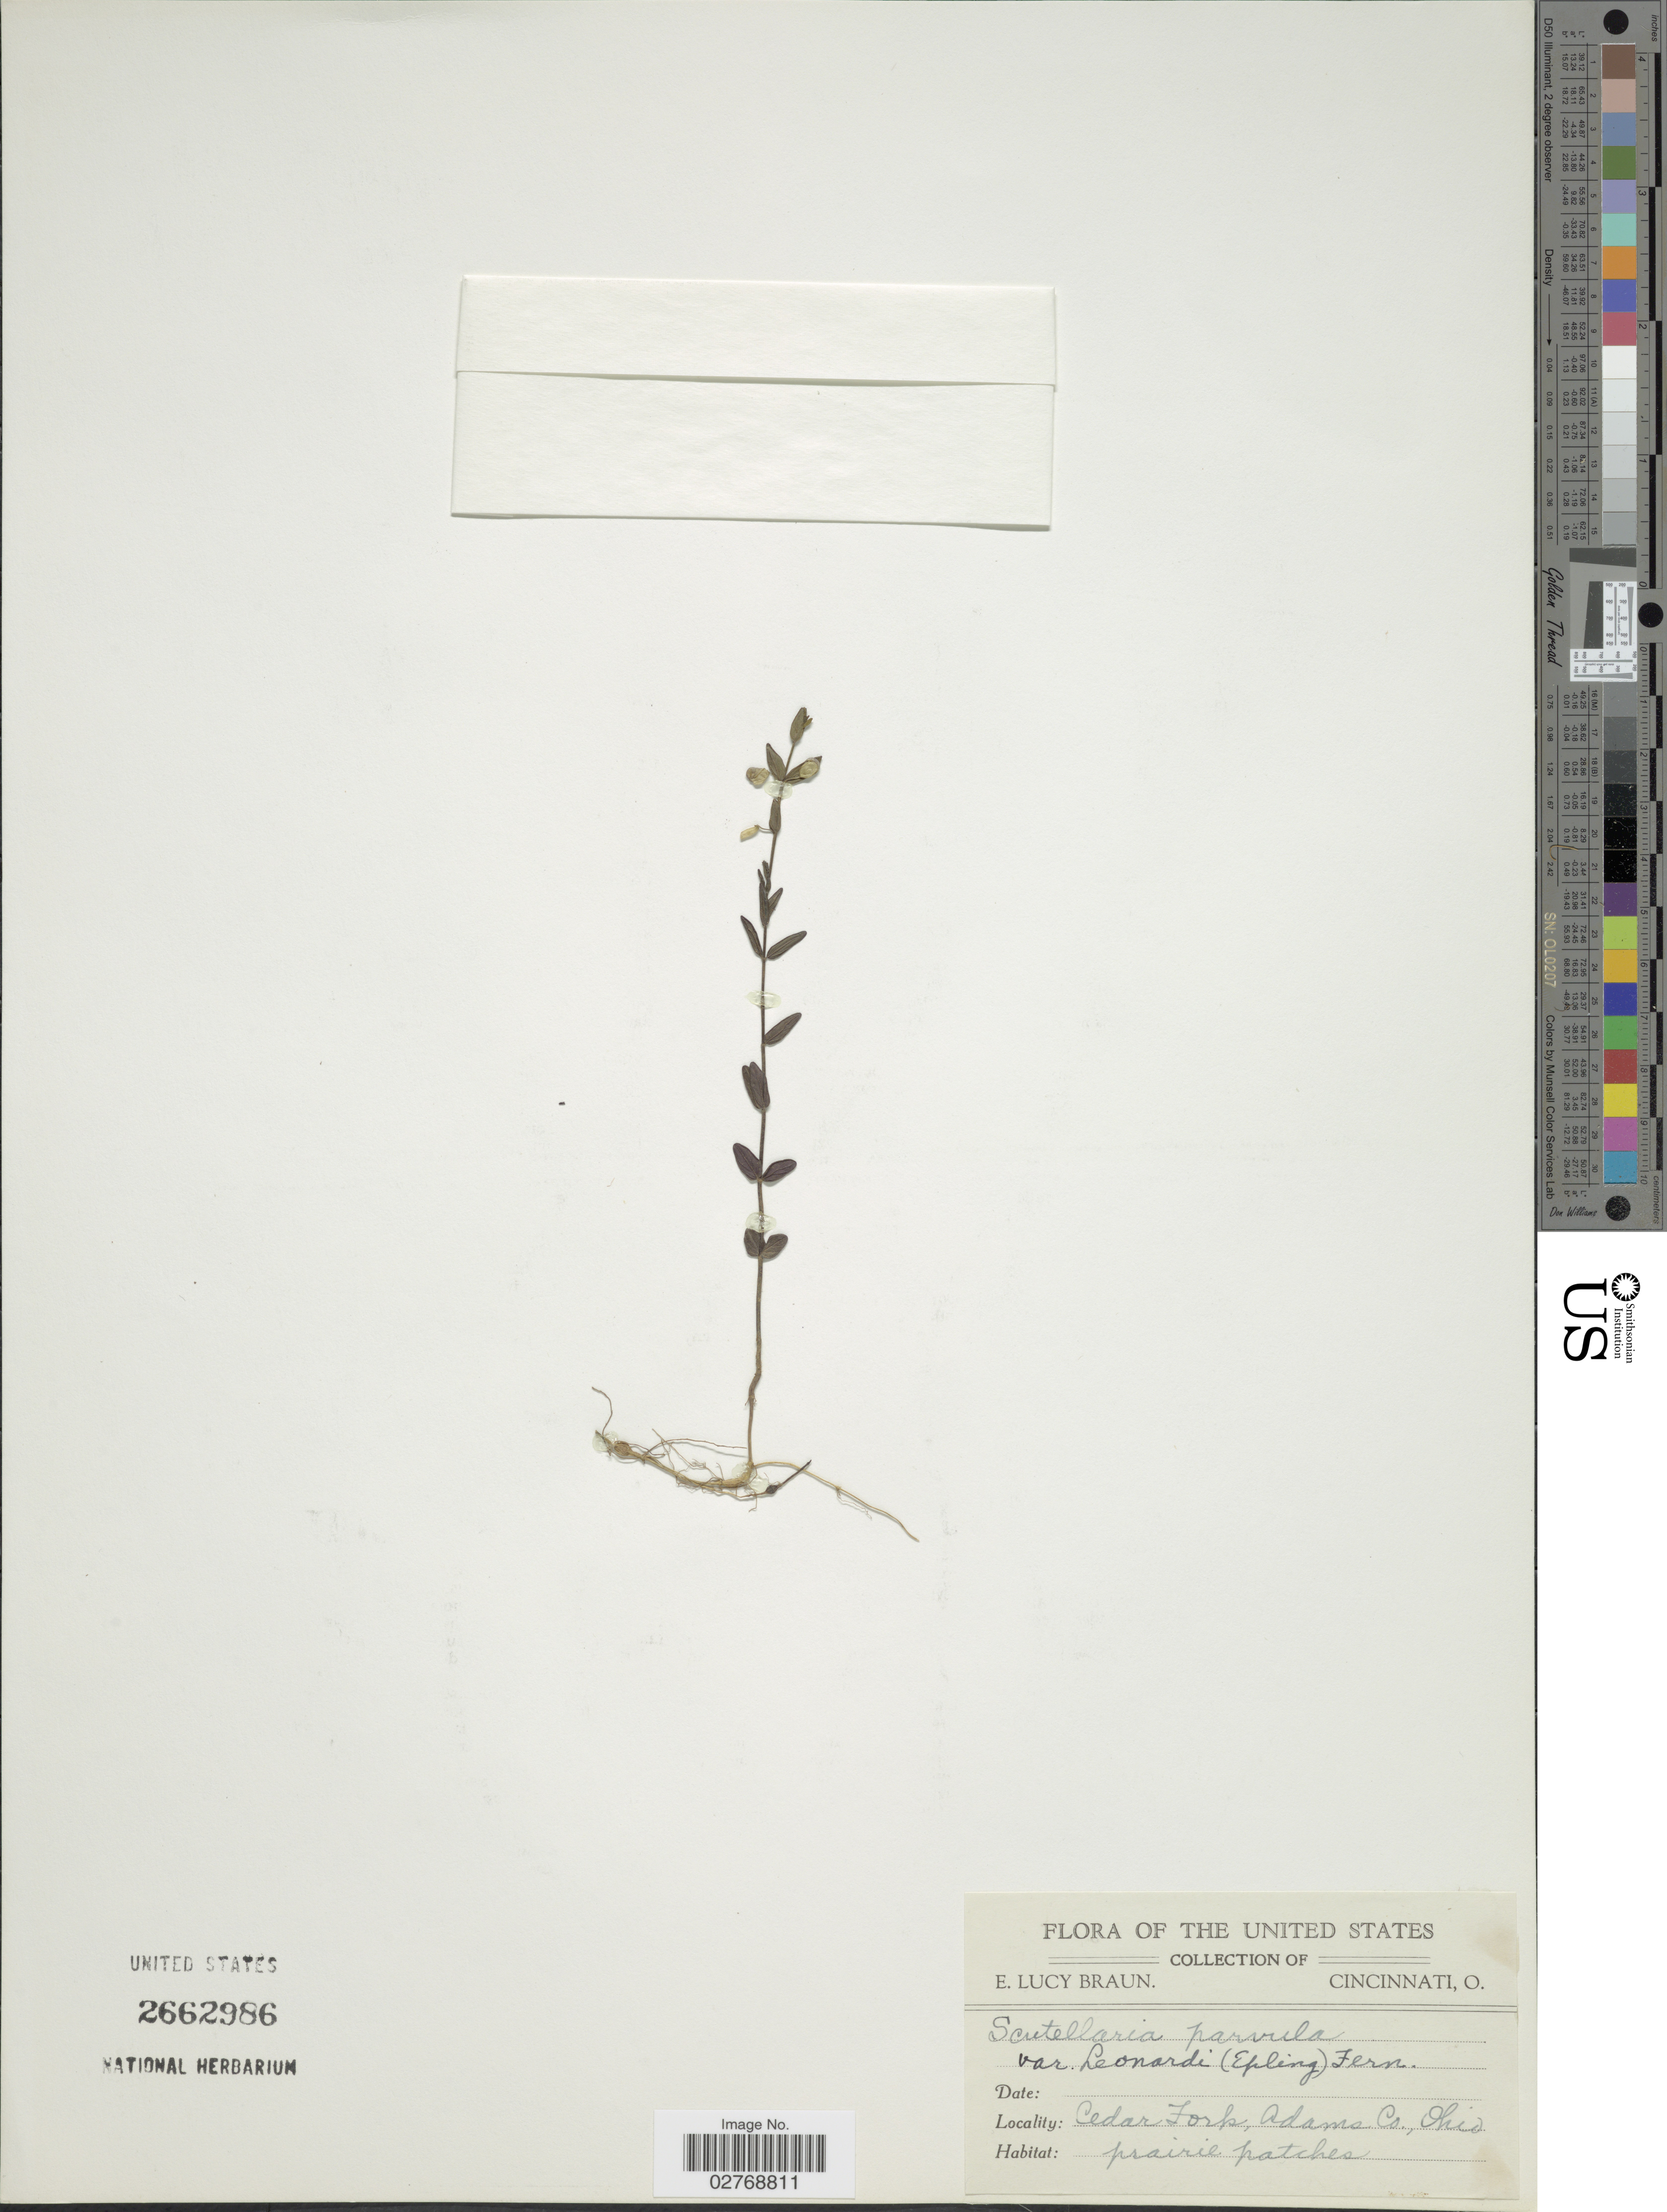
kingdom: Plantae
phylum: Tracheophyta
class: Magnoliopsida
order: Lamiales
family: Lamiaceae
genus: Scutellaria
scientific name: Scutellaria parvula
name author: Michx.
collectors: E. L. Braun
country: United States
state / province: Ohio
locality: Cedar Fork, Adams Co.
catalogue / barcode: US 2662986